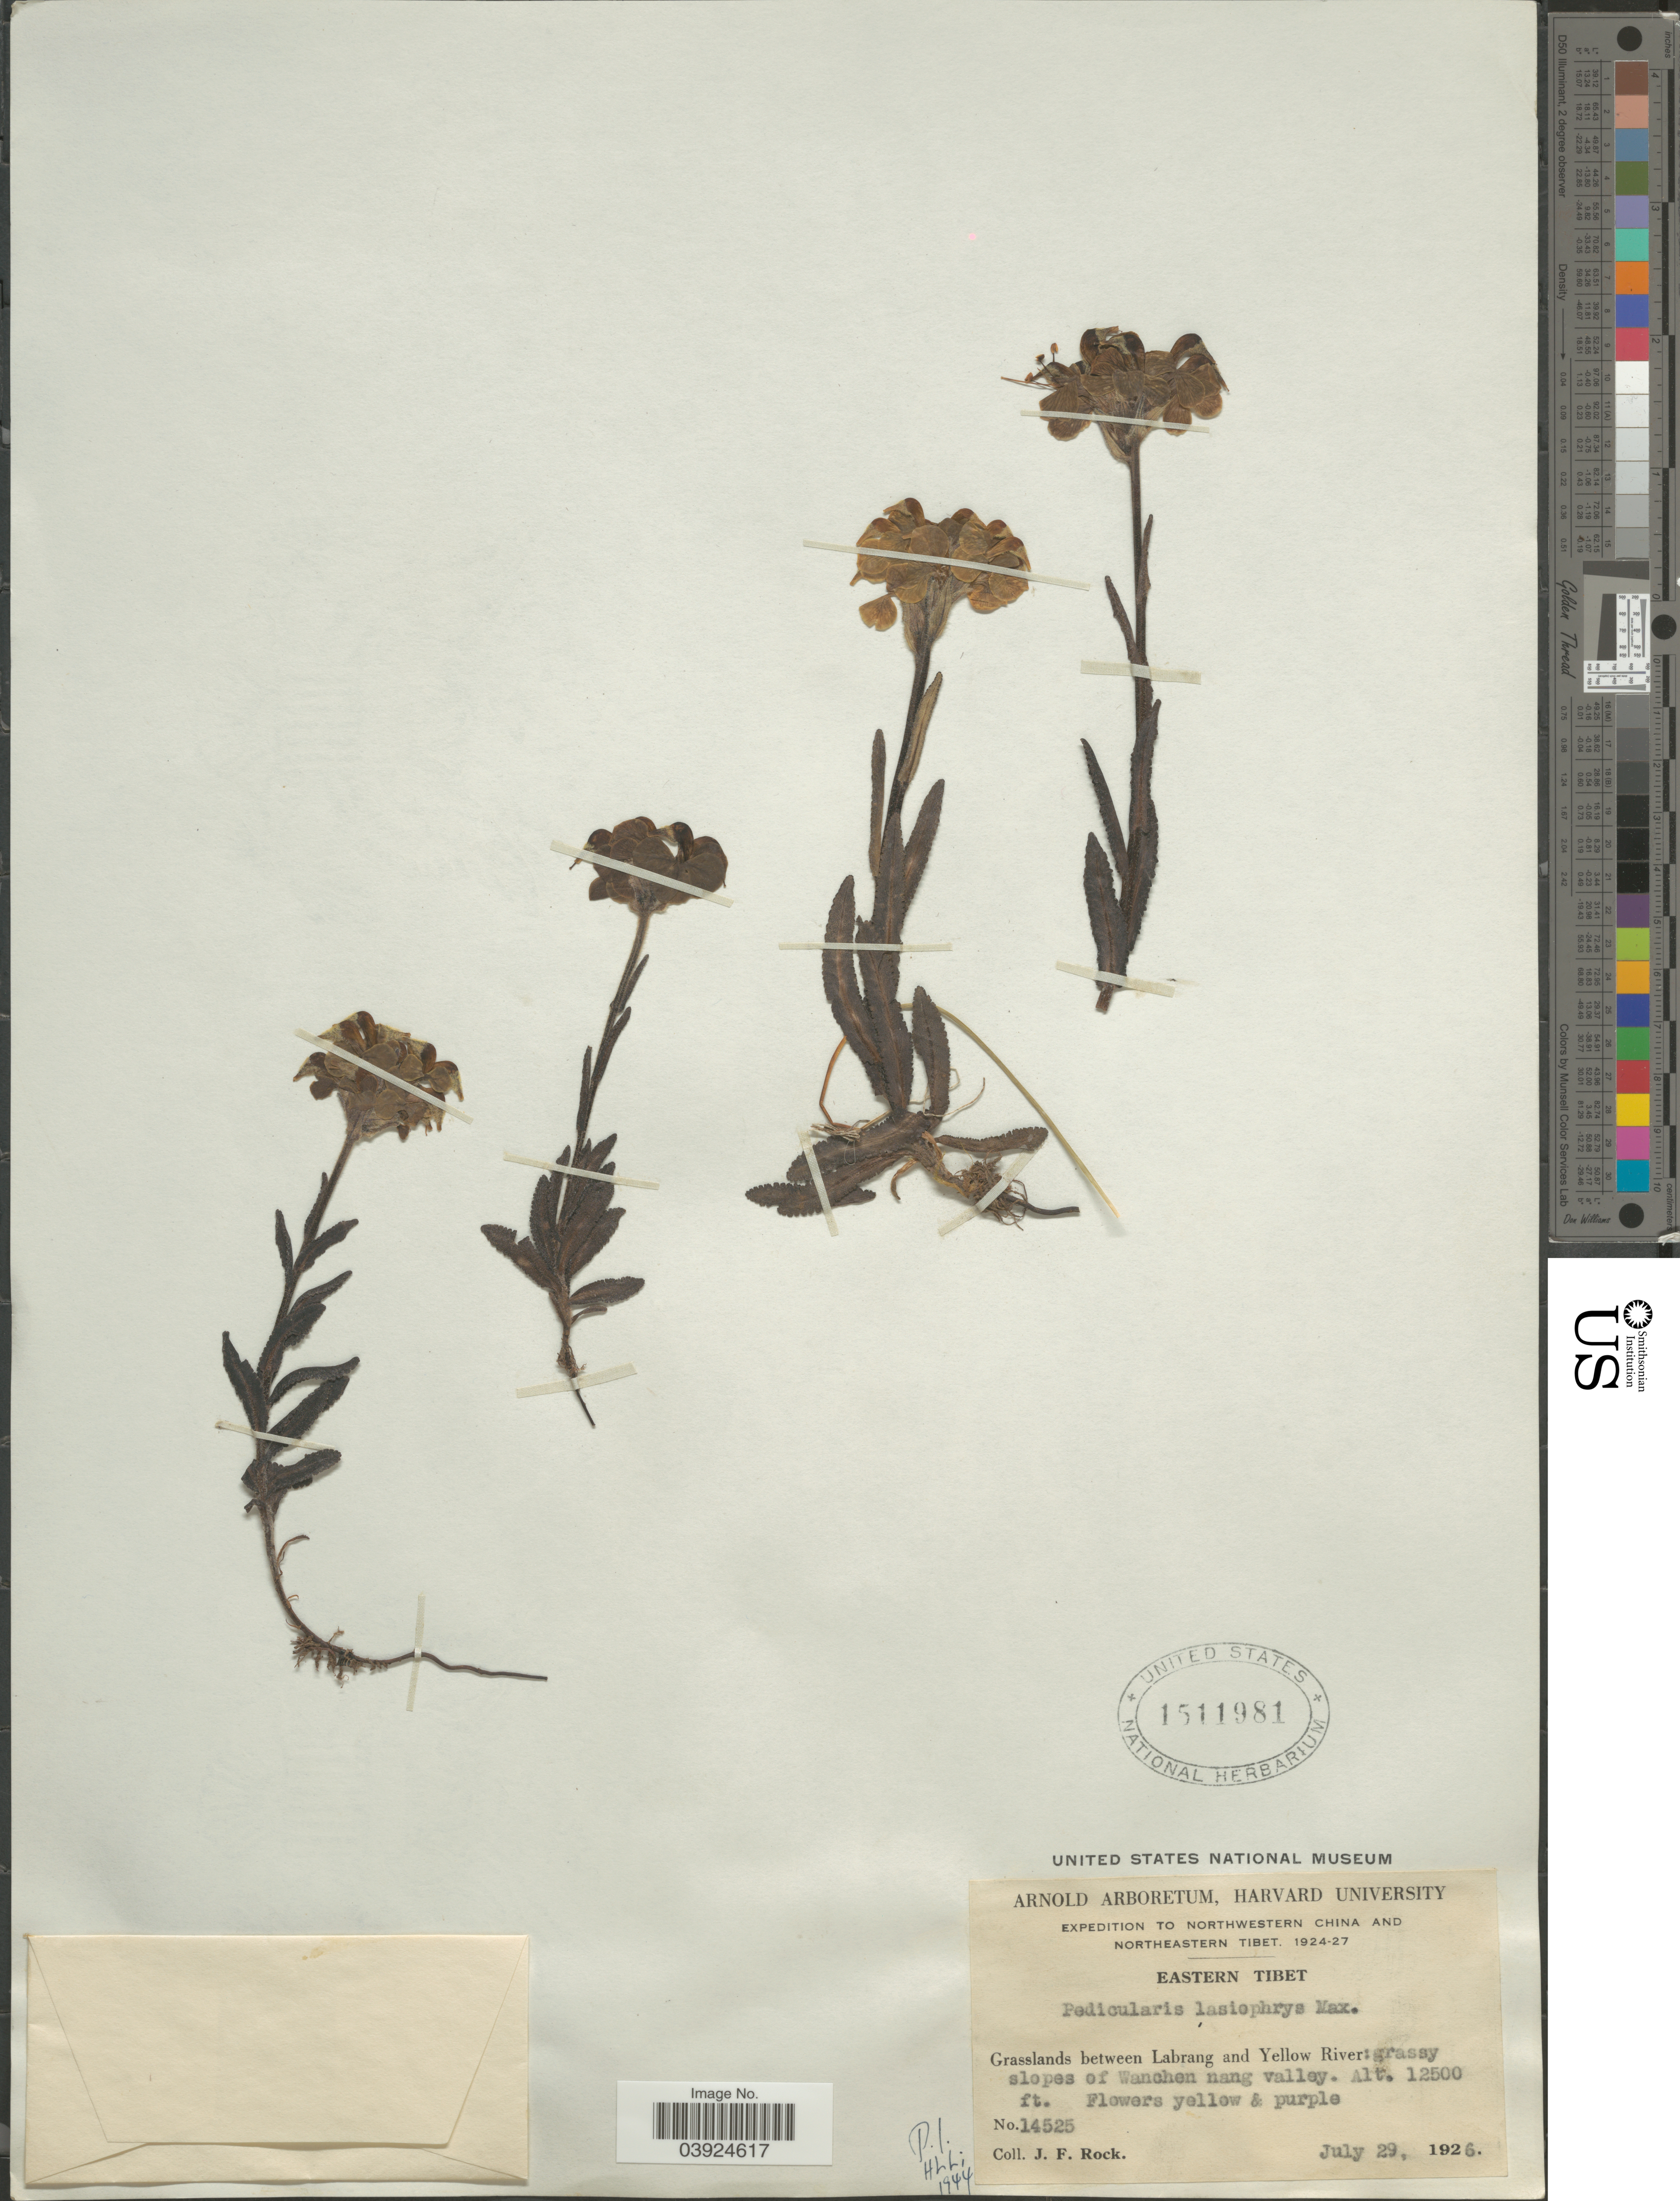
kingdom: Plantae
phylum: Tracheophyta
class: Magnoliopsida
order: Lamiales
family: Orobanchaceae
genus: Pedicularis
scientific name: Pedicularis lasiophrys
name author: Maxim.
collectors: J. Rock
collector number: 14525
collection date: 1926-07-29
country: China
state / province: Xizang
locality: Northwestern China and Northeastern Tibet. Eastern Tibet. Grasslands between Labrang and Yellow River: grassy slopes of Wanchen nang valley.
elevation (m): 3810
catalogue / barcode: US 1511981